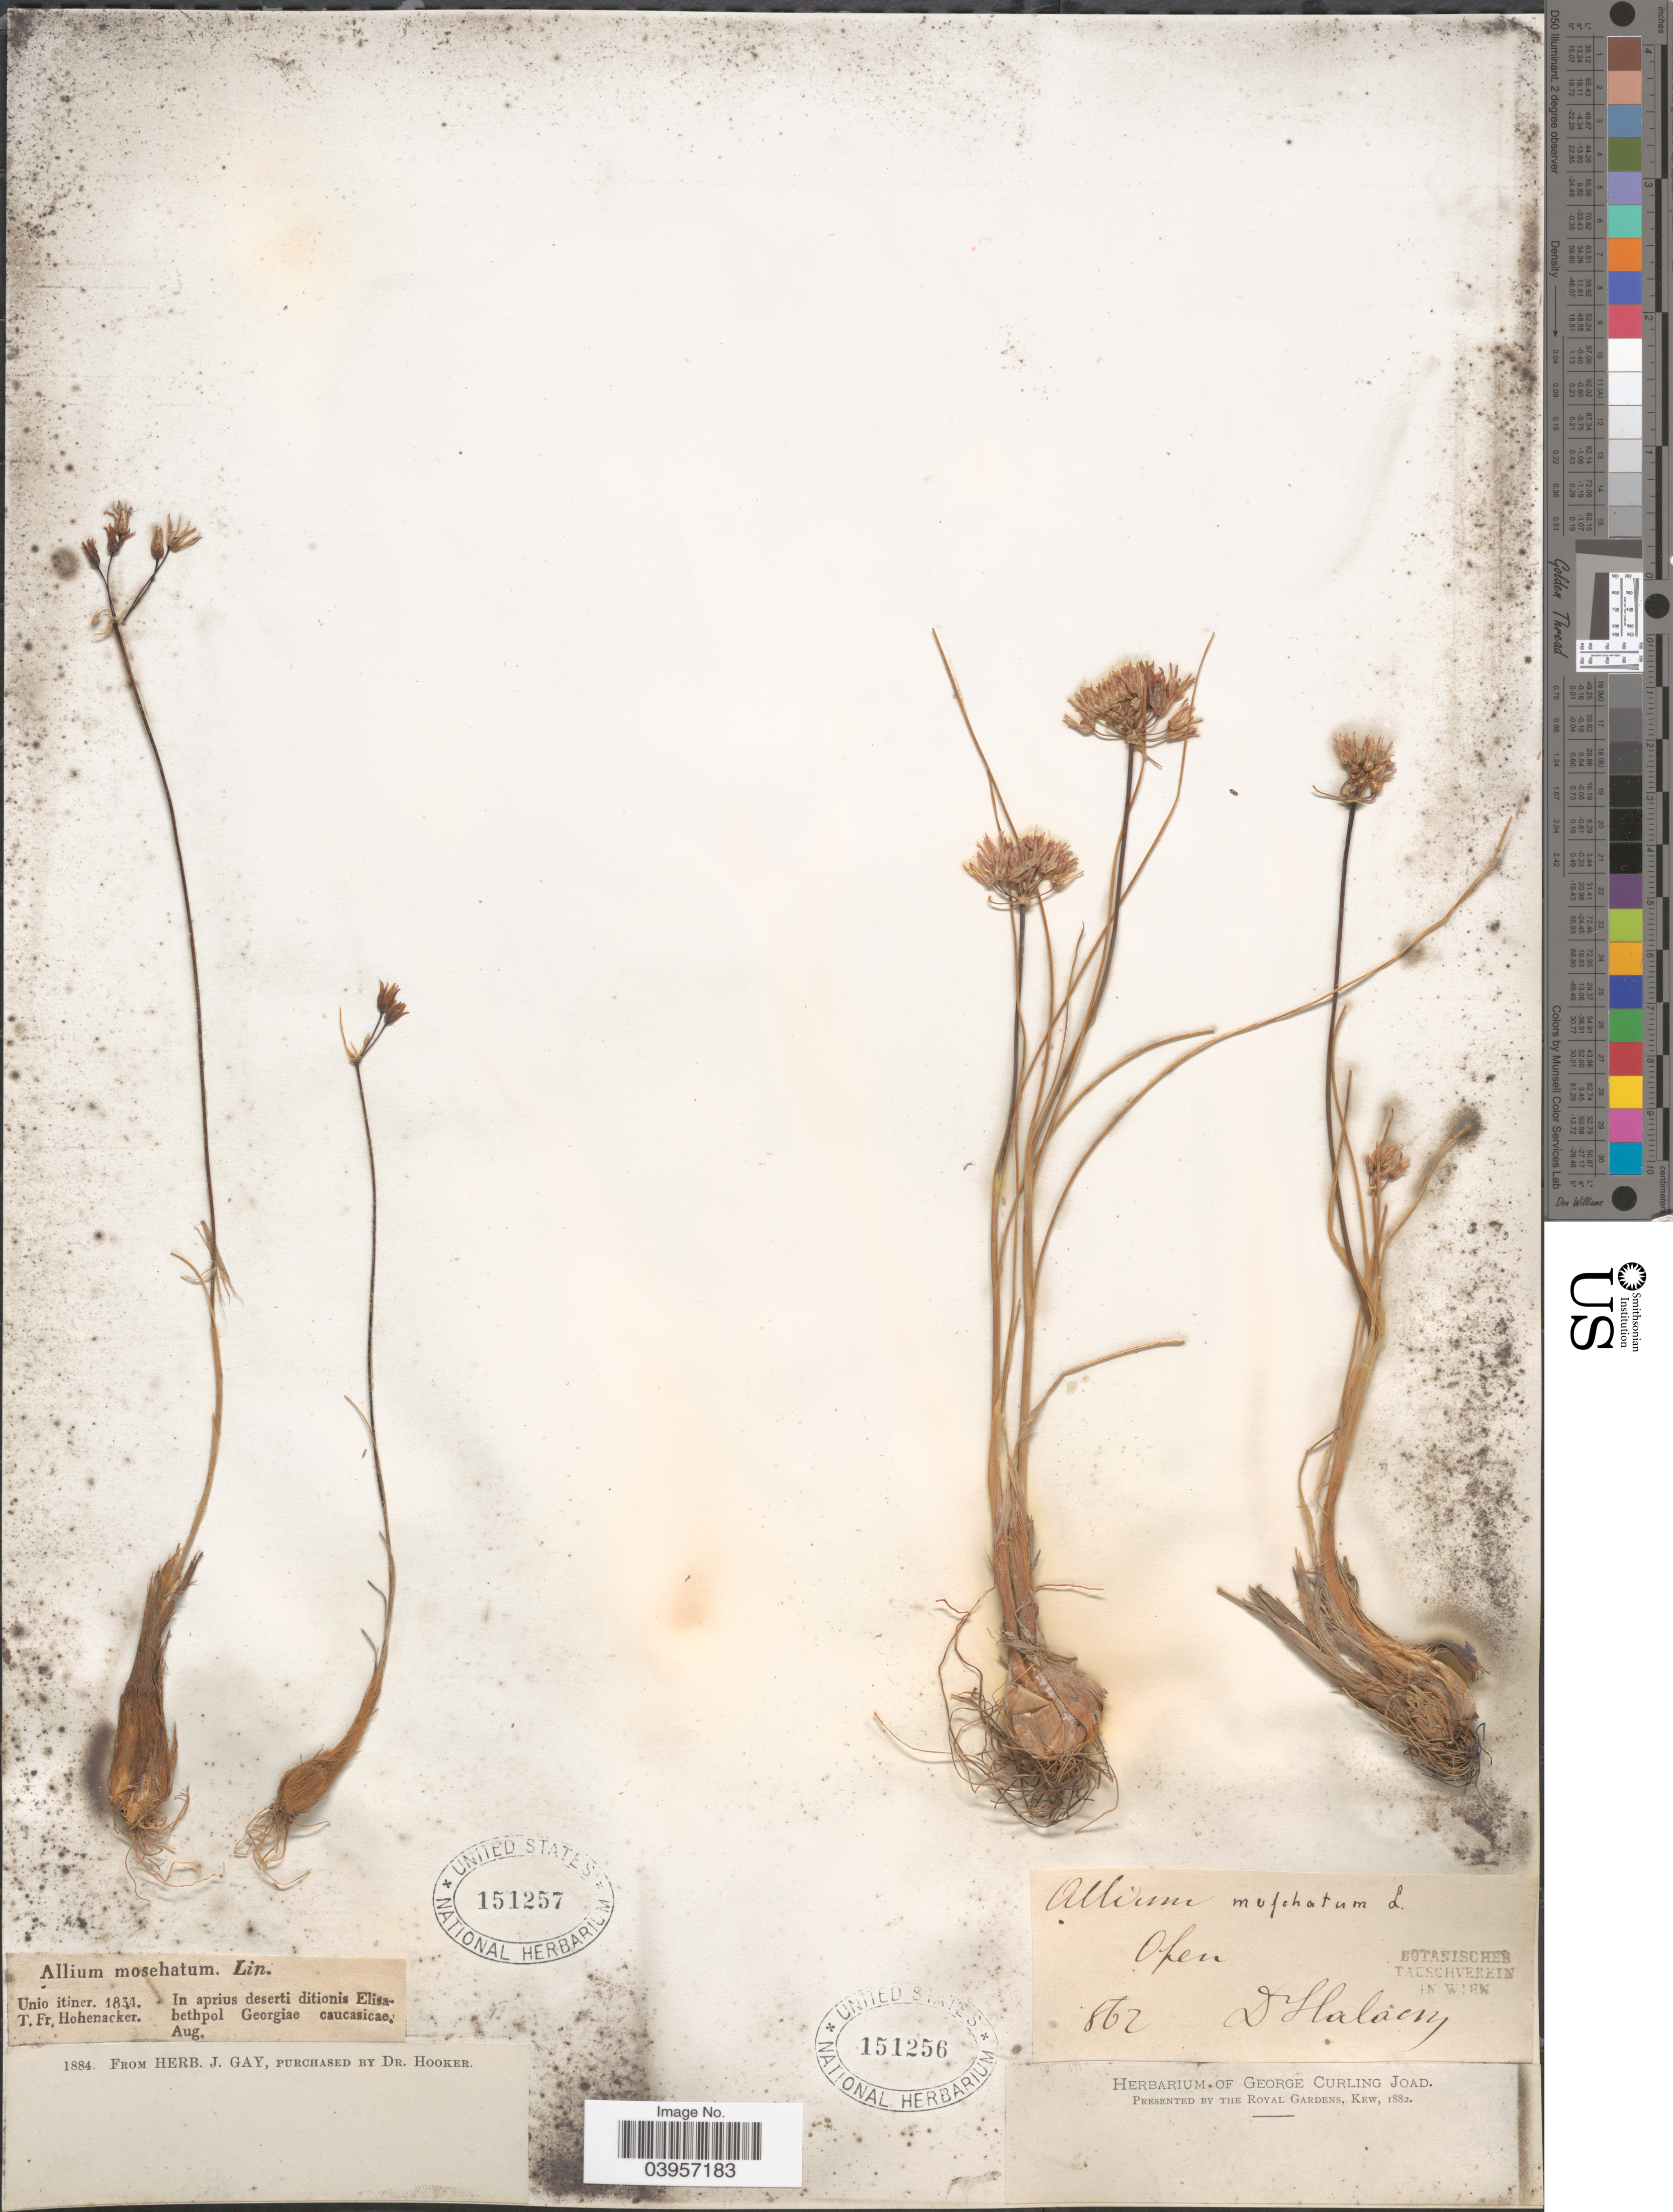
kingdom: Plantae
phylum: Tracheophyta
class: Liliopsida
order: Asparagales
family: Amaryllidaceae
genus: Allium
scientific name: Allium moschatum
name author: L.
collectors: T. Hohenacker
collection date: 1834-08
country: Georgia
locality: In aprius deserti ditionis Elisabethpol Georgiae caucasicae.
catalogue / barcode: US 151257-2